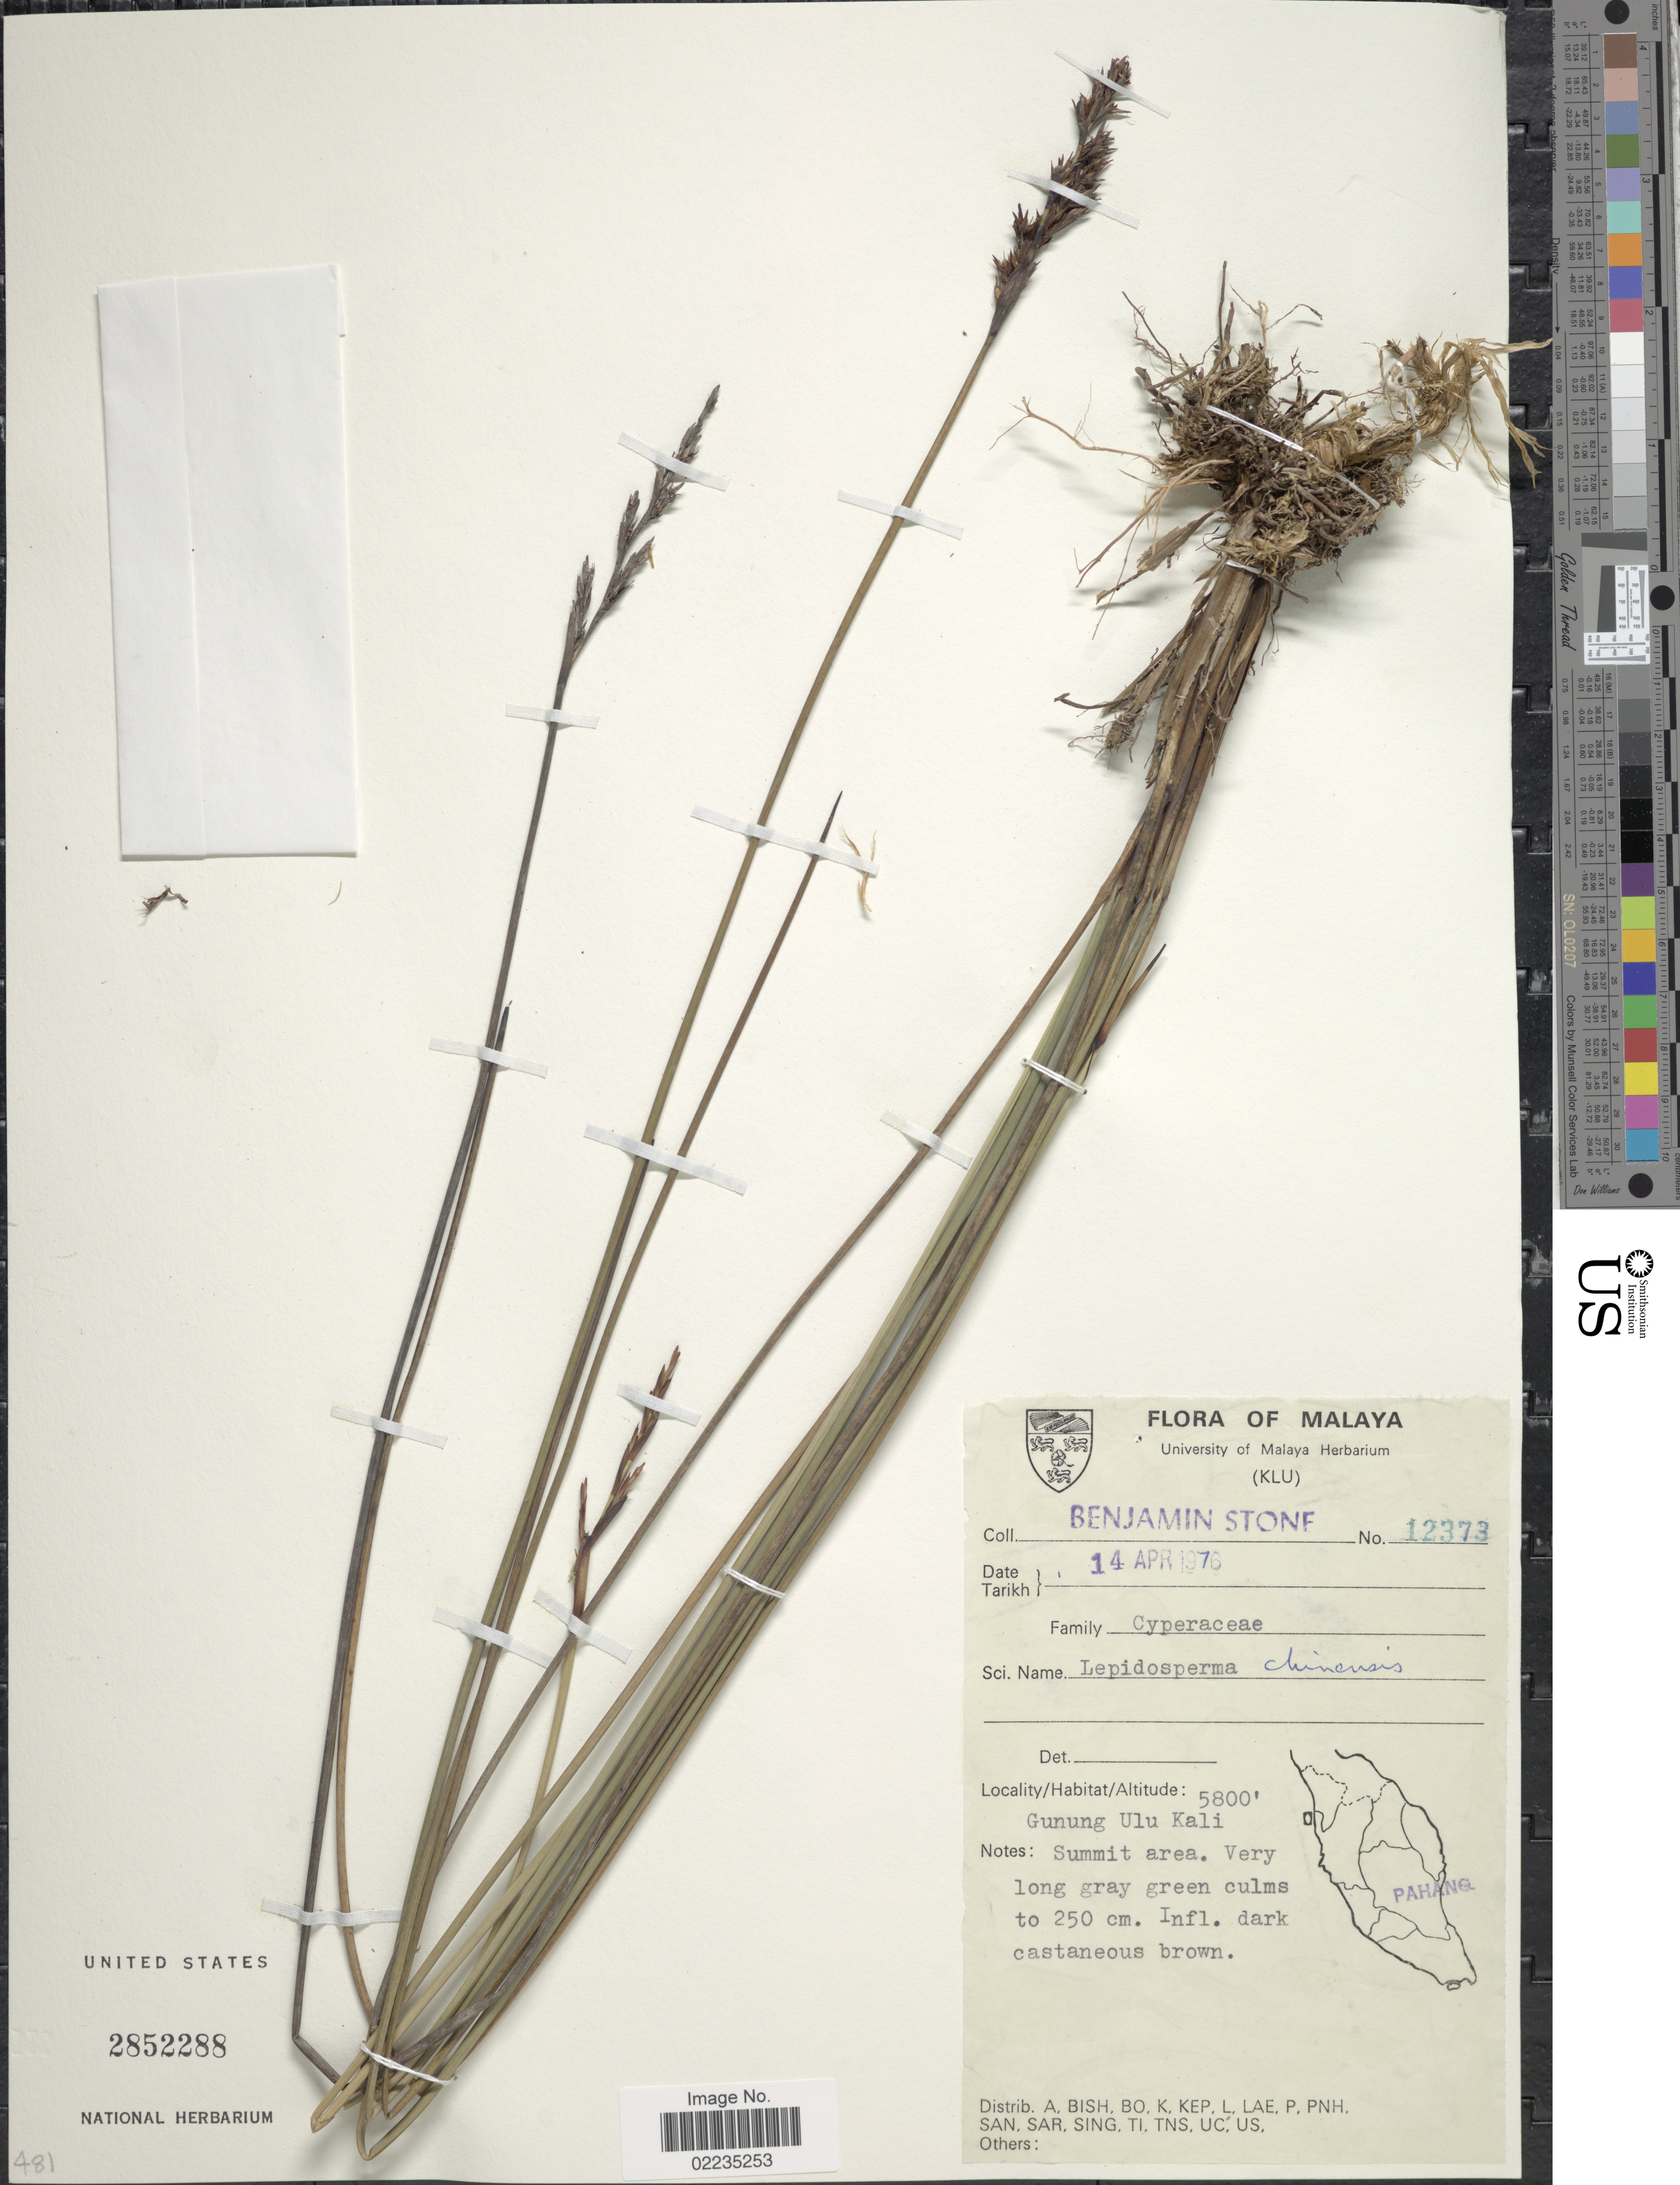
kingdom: Plantae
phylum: Tracheophyta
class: Liliopsida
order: Poales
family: Cyperaceae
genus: Lepidosperma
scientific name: Lepidosperma chinense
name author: Nees & Meyen ex Kunth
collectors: B. C. Stone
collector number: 12373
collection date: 1976-04-14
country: Malaysia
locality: Malaya, Gunung Ulu Kali, Summit area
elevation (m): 1768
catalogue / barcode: US 2852288